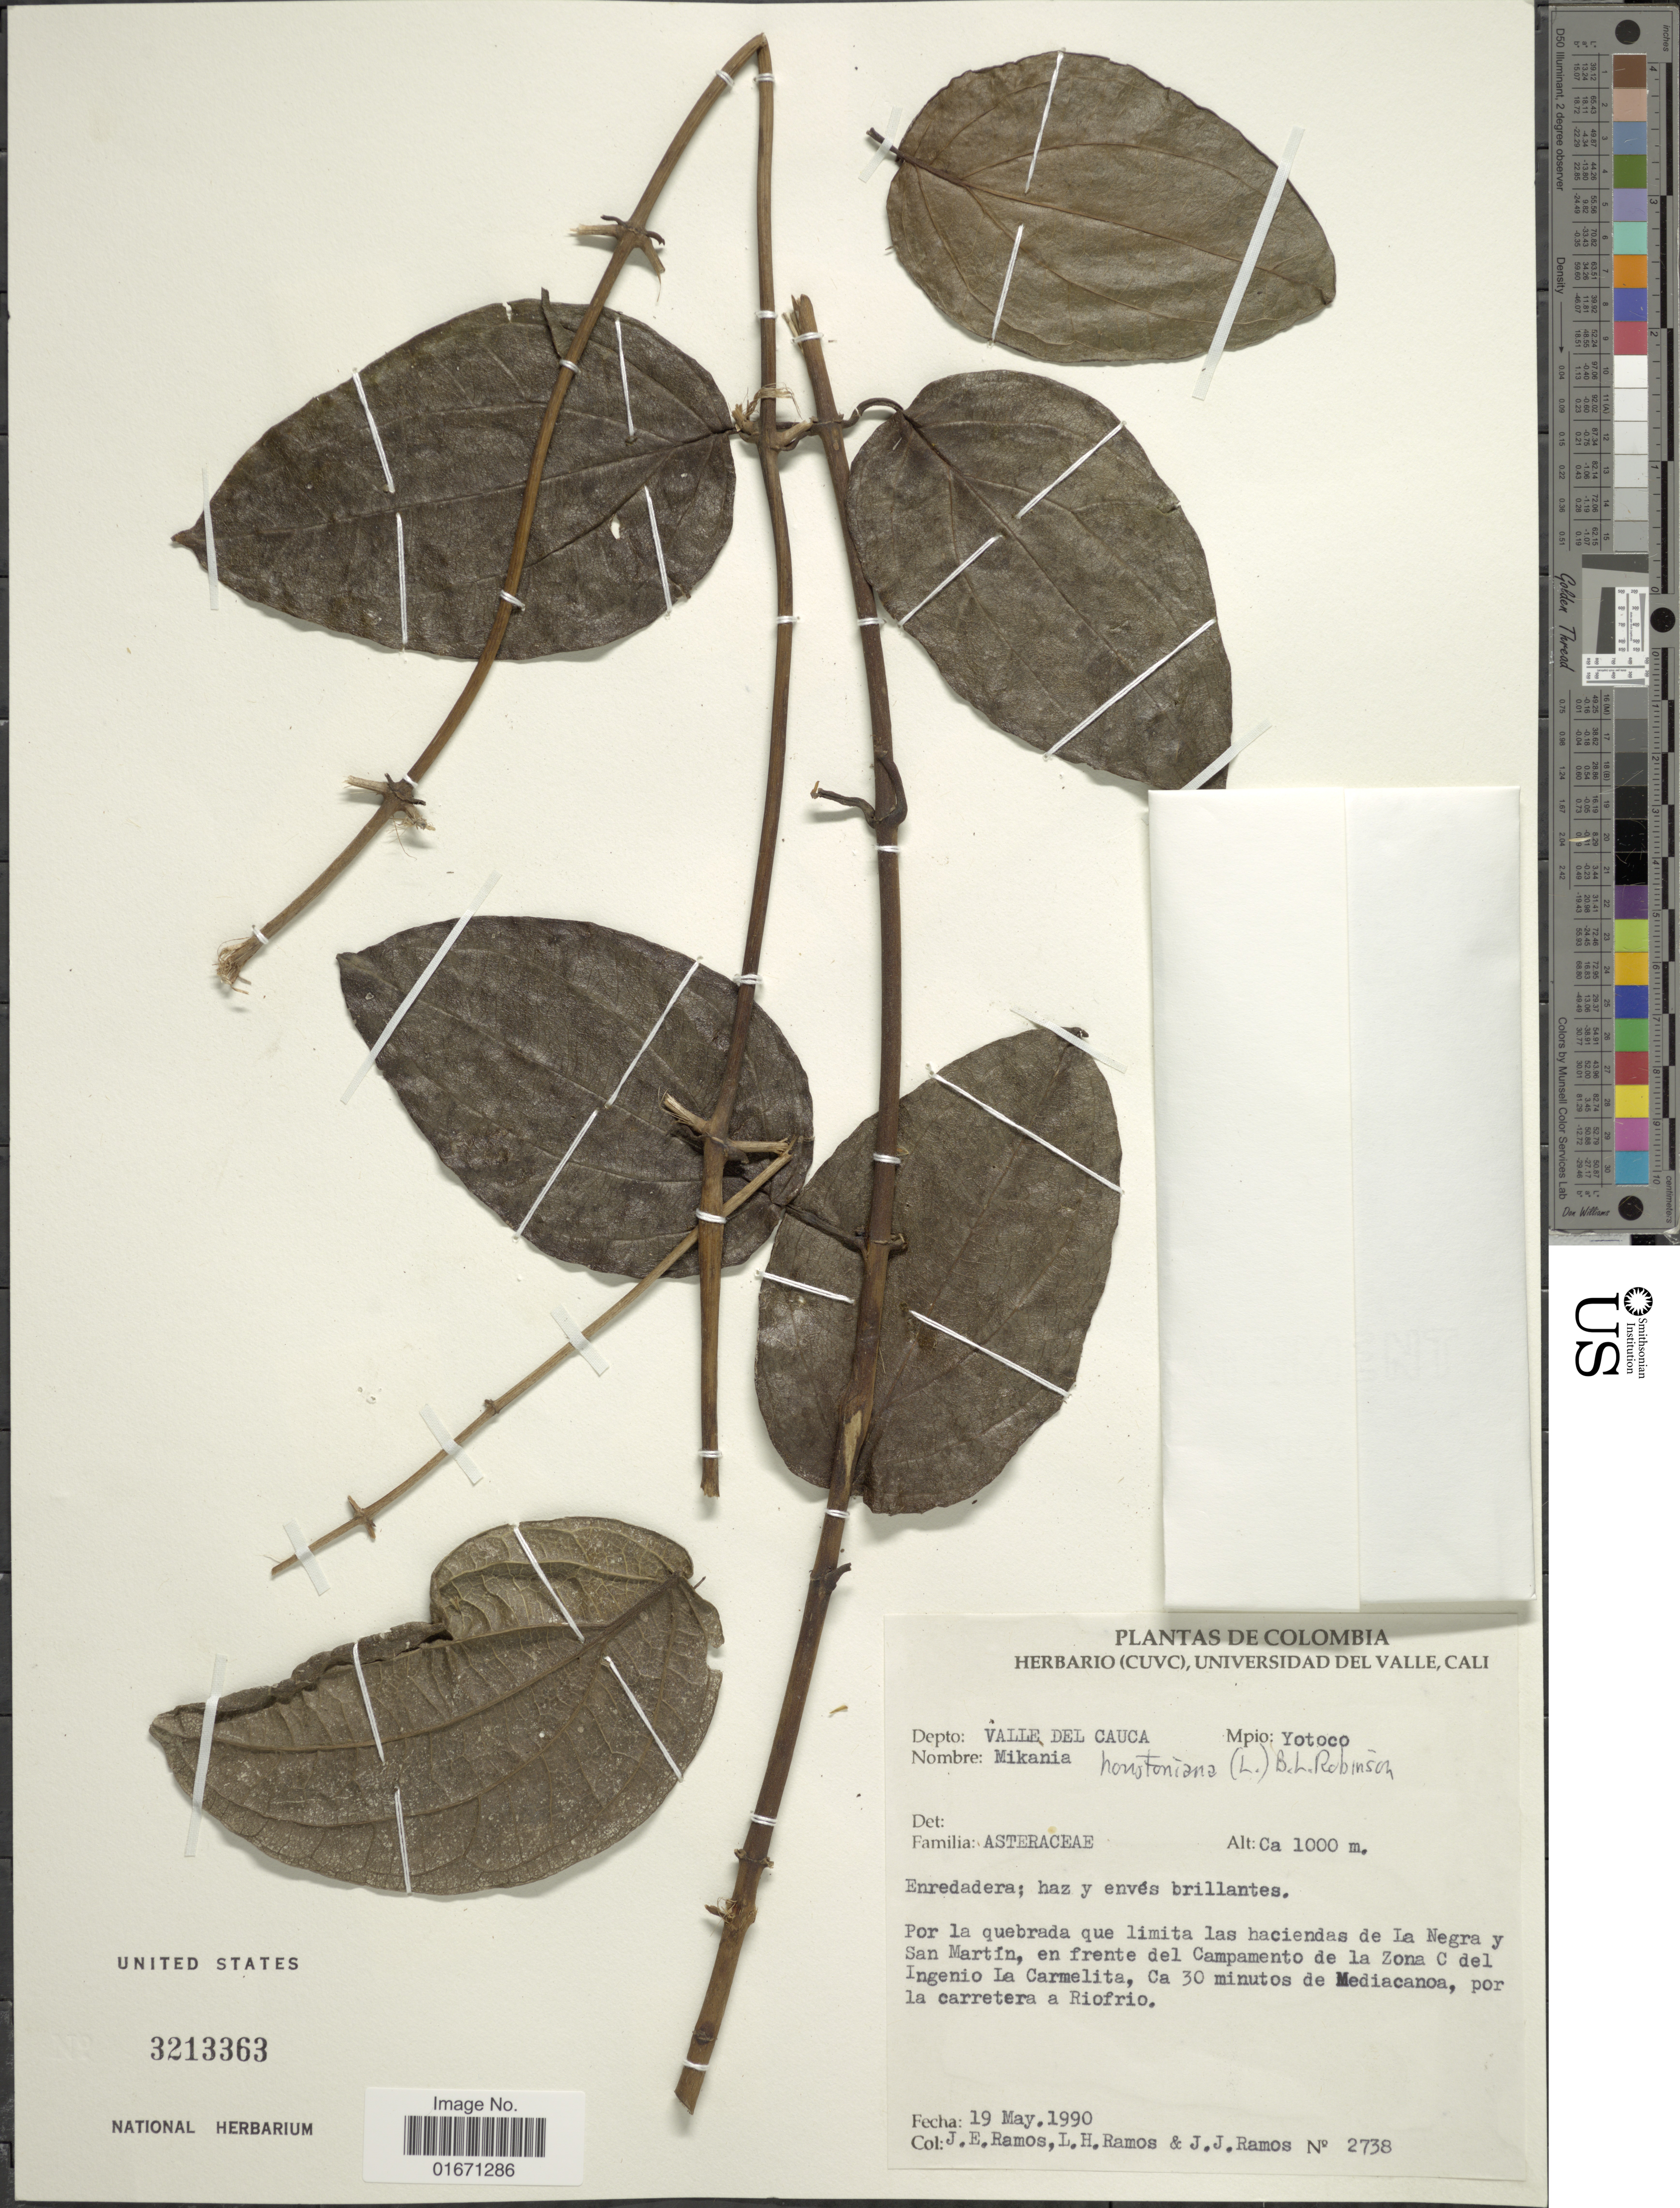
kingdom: Plantae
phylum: Tracheophyta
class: Magnoliopsida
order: Asterales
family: Asteraceae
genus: Mikania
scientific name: Mikania houstoniana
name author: (L.) B.L. Rob.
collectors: J. E. Ramos, L. Ramos & J. J. Ramos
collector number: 2738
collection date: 1990-05-19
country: Colombia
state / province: Valle del Cauca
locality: Mpio. Yotoco, por la quebrada que limita las haciendas de La Negra y San Martin, en frente del Campamento de la Zona C del Ingenio La Carmelita, ca30 minutos de Mediacanoa,por la carretera a Riofrio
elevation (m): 1000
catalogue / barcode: US 3213363